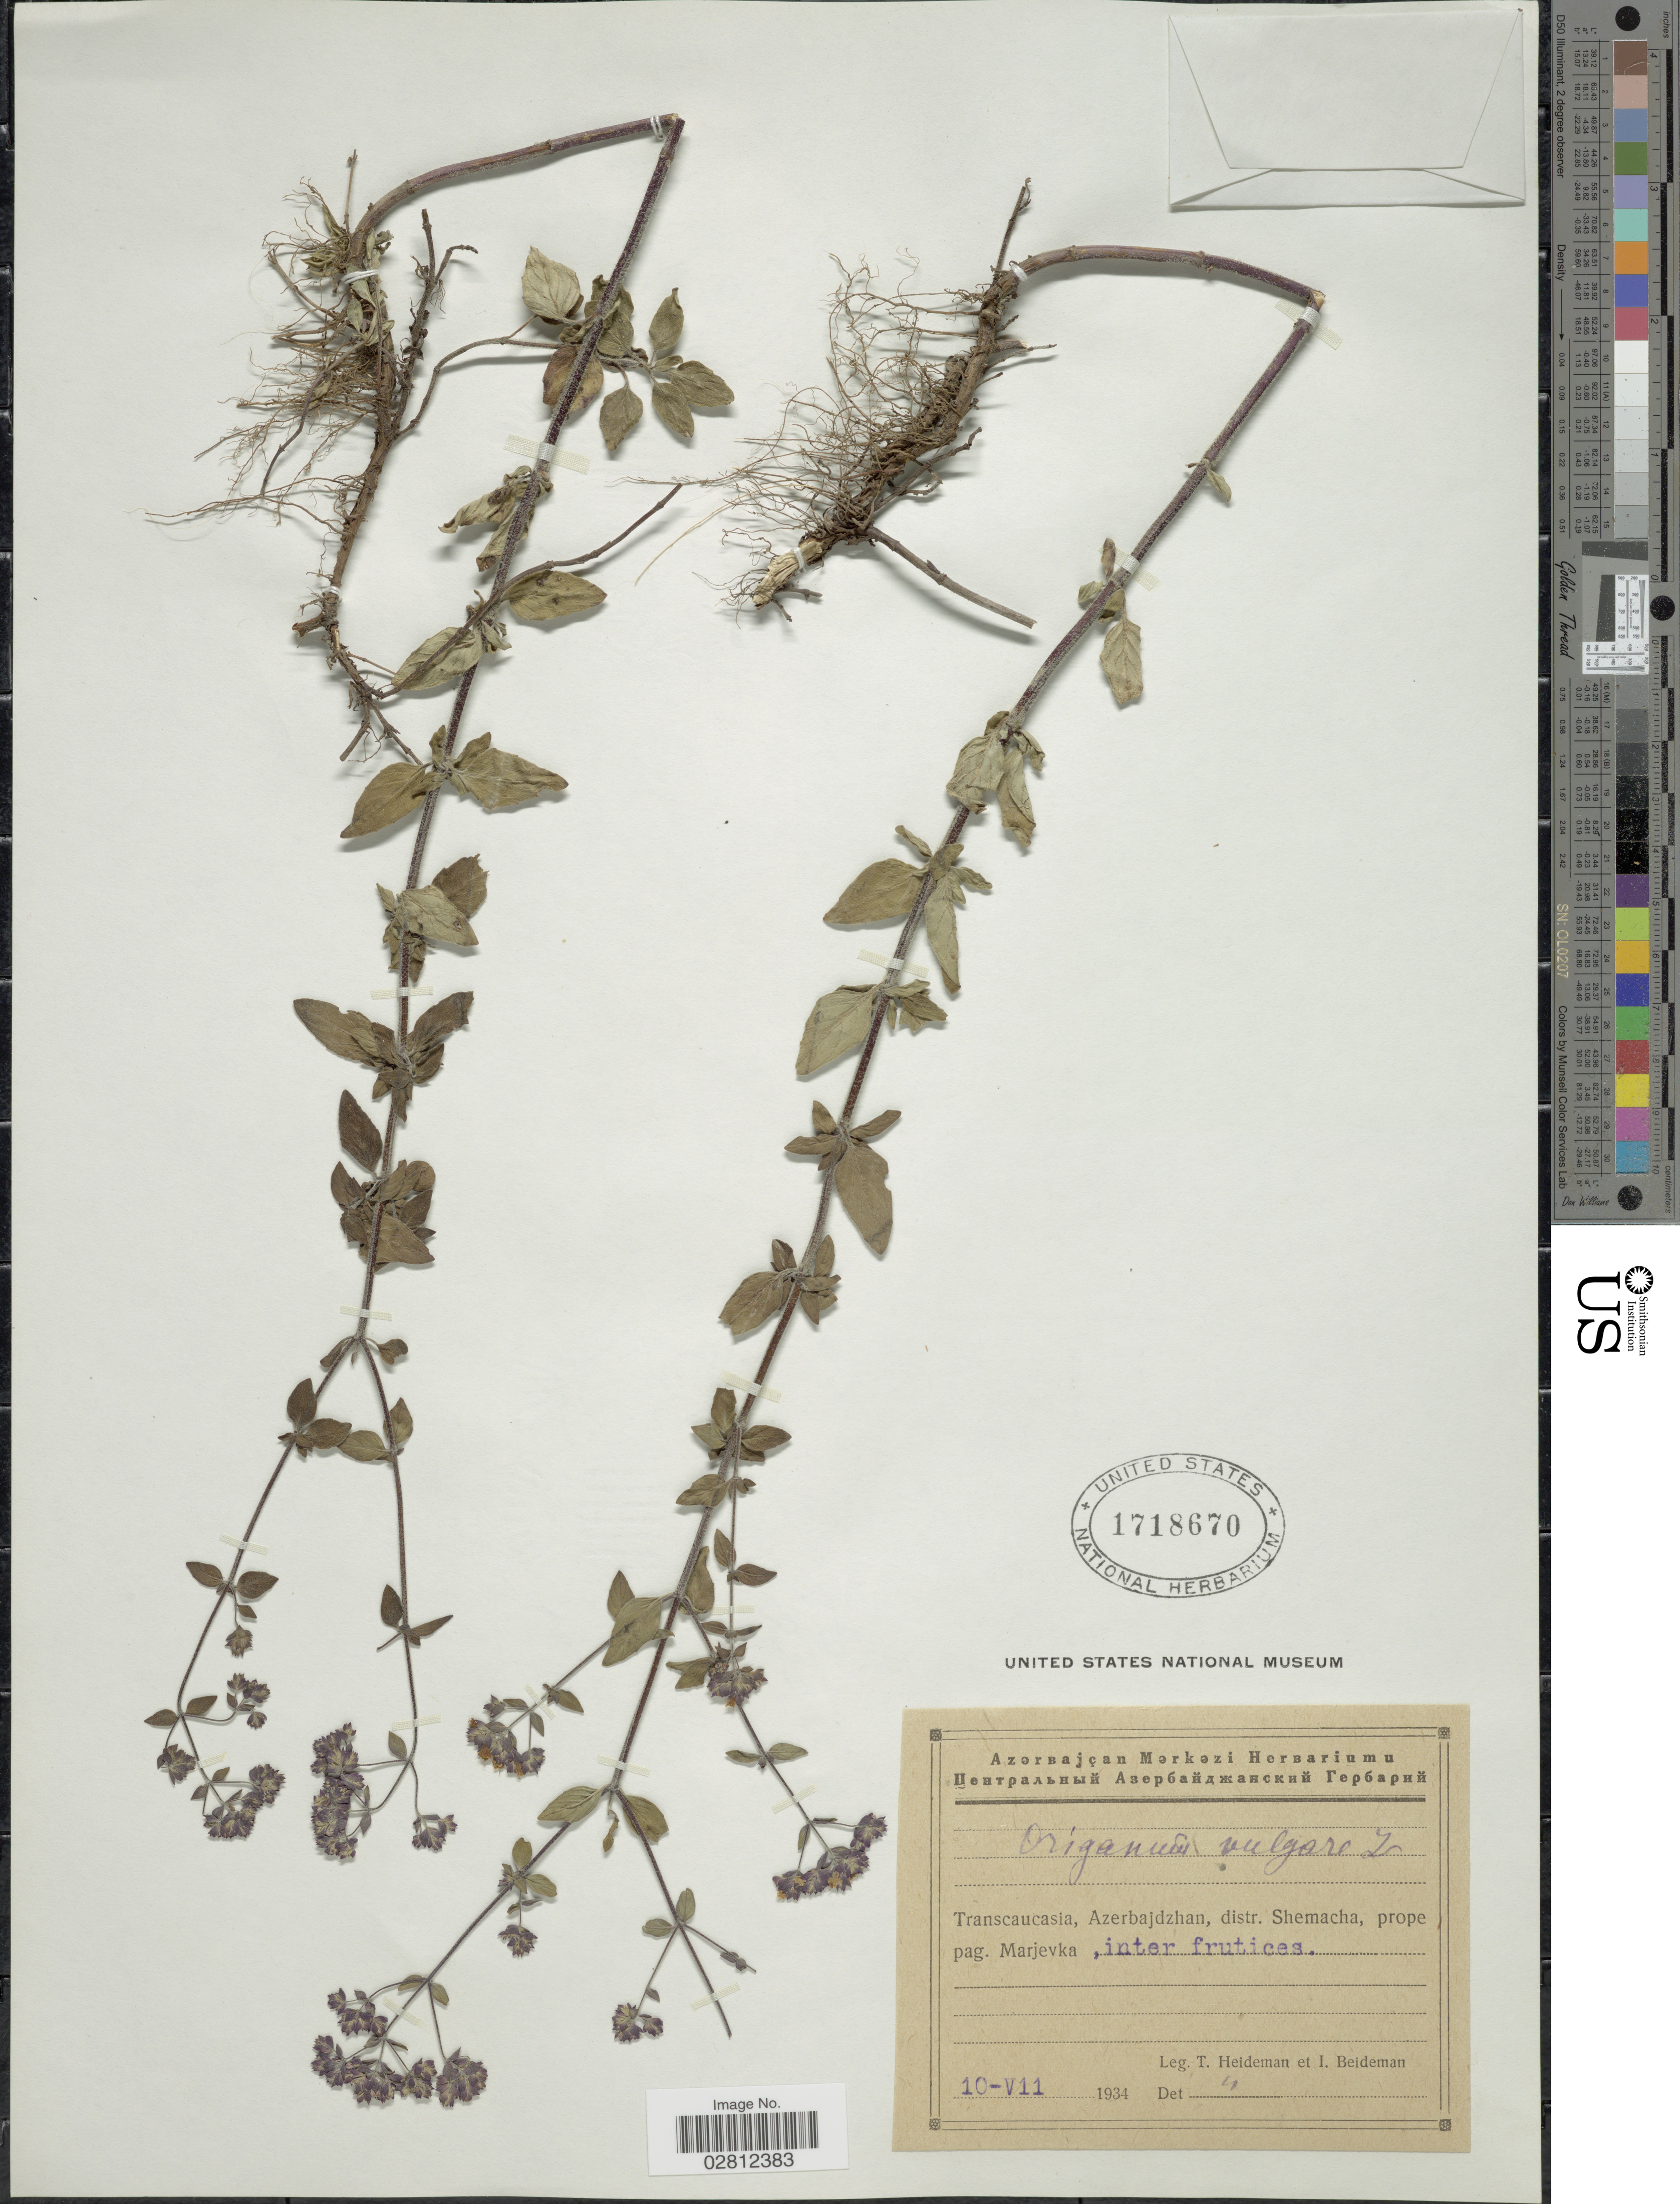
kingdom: Plantae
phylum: Tracheophyta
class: Magnoliopsida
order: Lamiales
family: Lamiaceae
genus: Origanum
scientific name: Origanum vulgare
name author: L.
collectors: T. Heideman & I. Beideman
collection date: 1934-07-10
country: Azerbaijan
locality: Transcaucasia, Azerbajdzhan, distr. Shemacha, prope pag. Marjevka, inter frutices.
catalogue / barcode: US 1718670